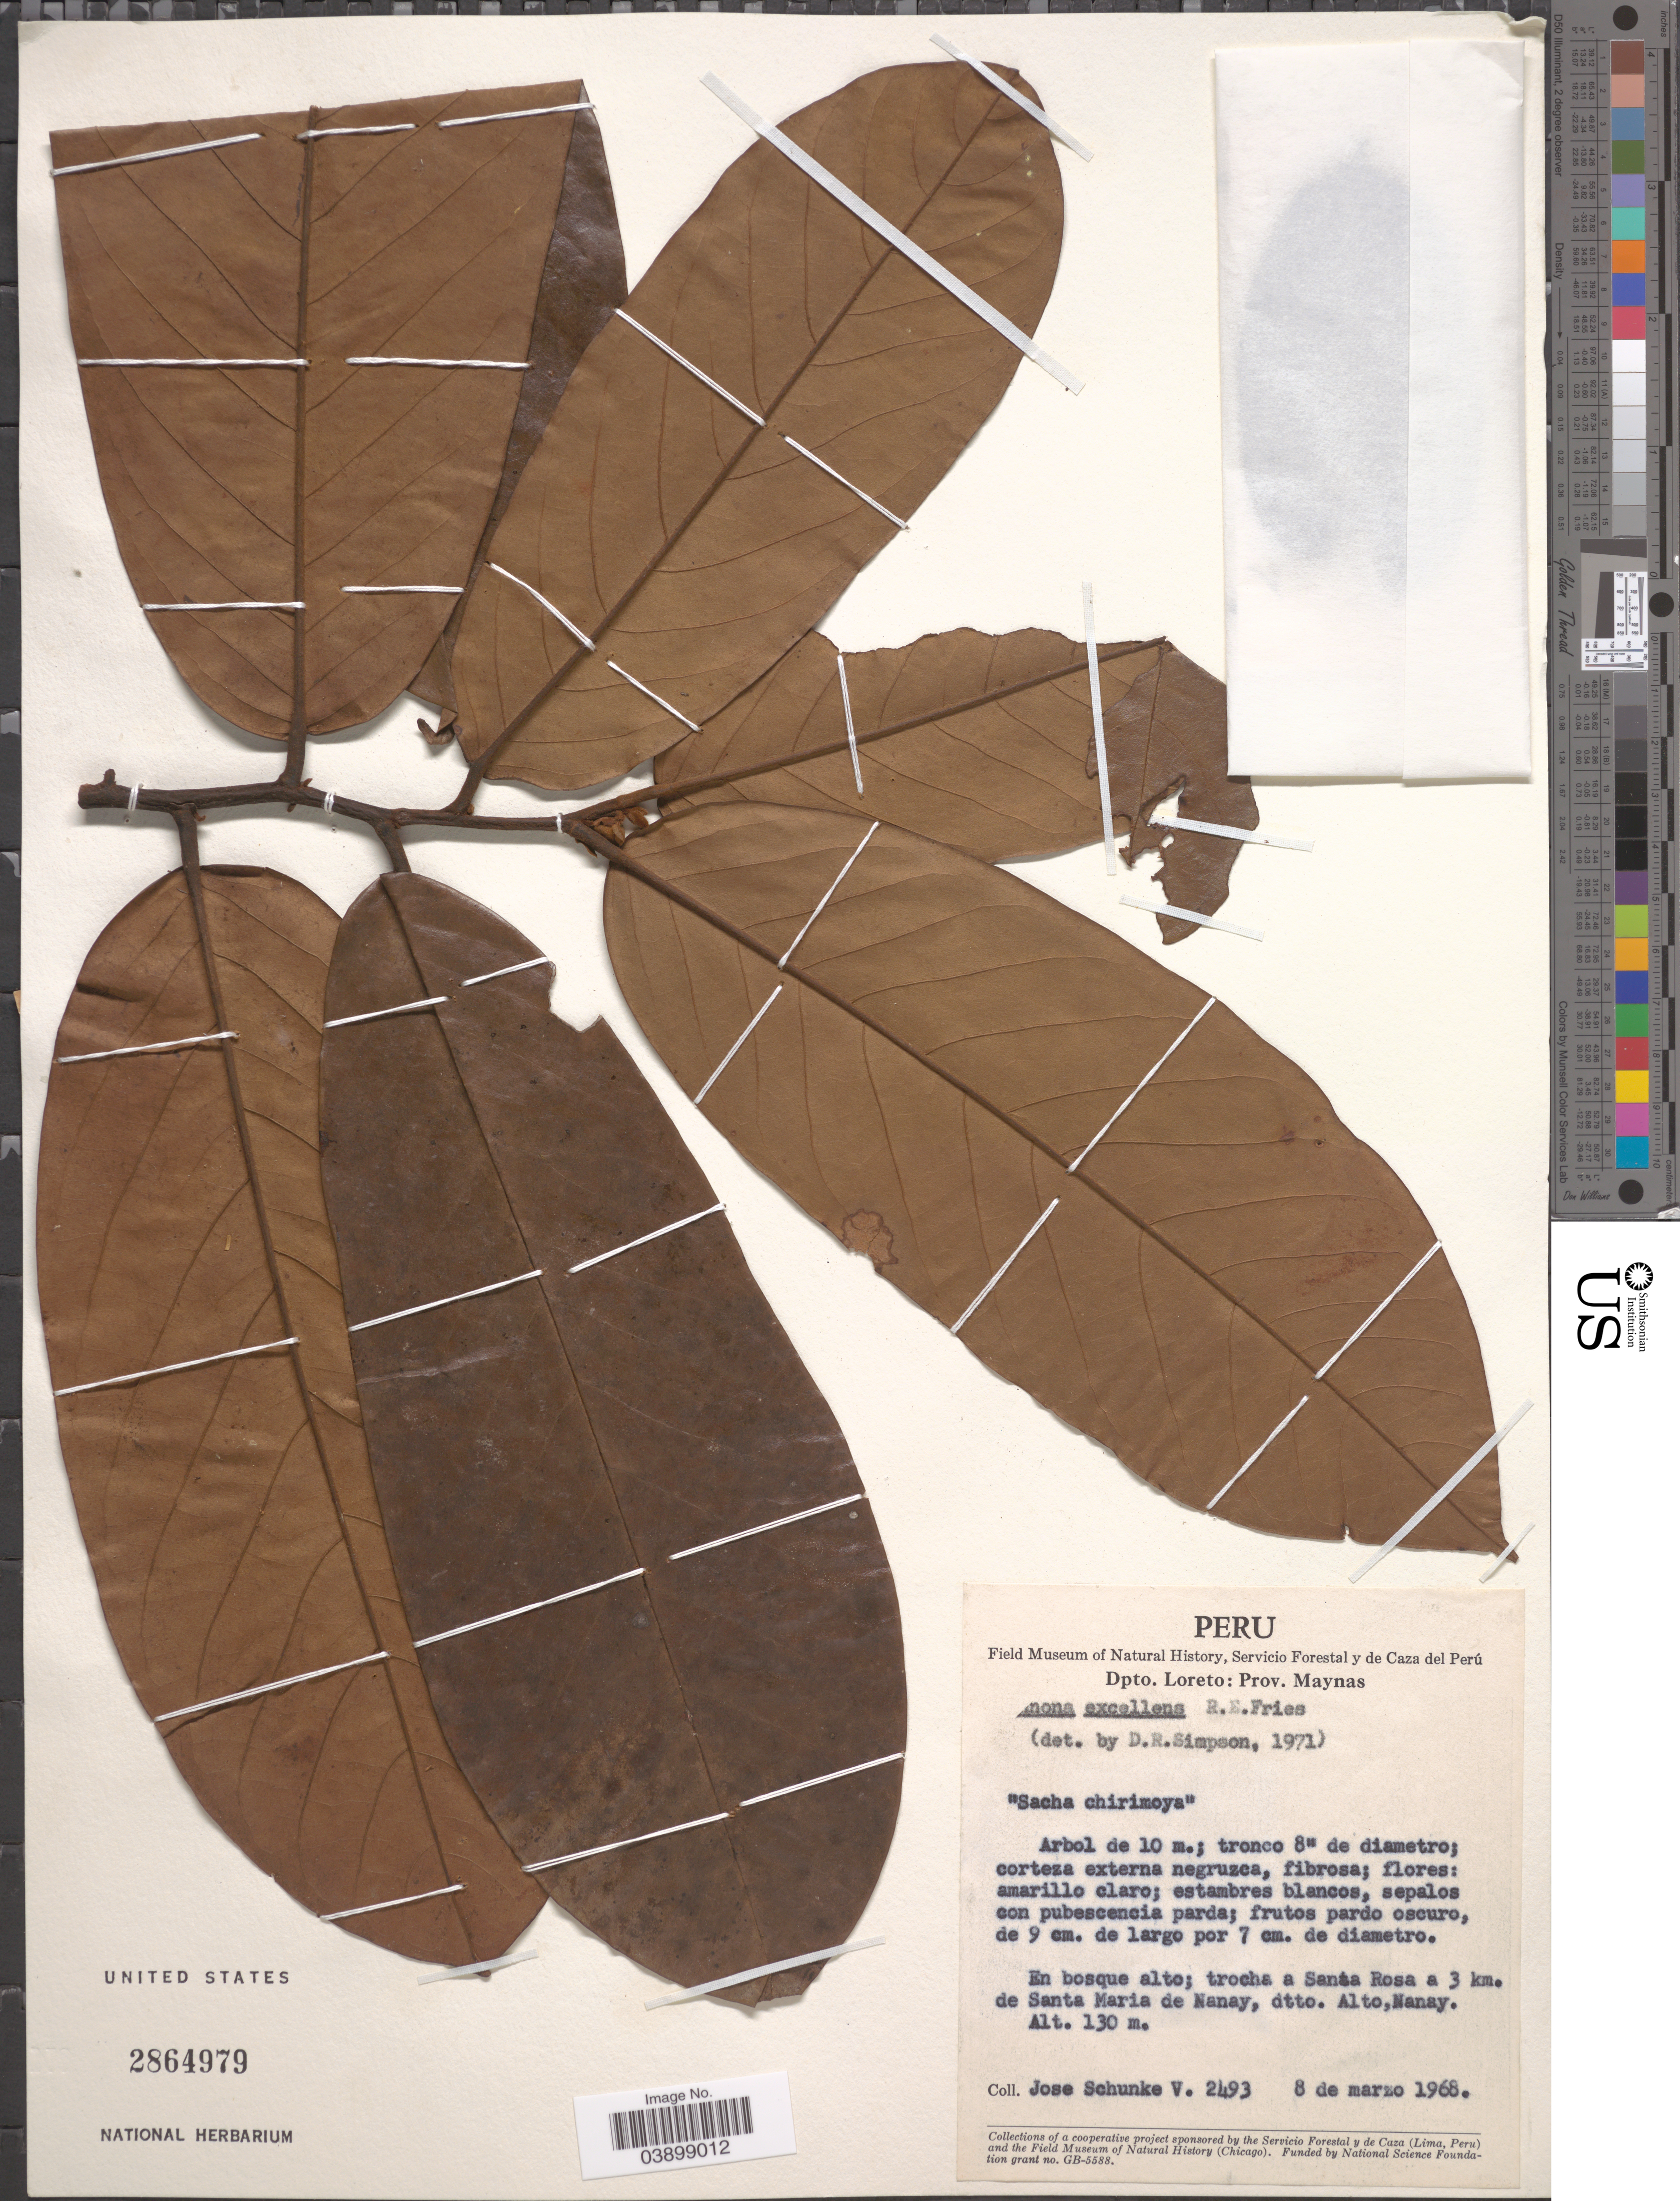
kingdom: Plantae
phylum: Tracheophyta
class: Magnoliopsida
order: Magnoliales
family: Annonaceae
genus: Annona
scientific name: Annona excellens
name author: R.E. Fr.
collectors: J. Schunke Vigo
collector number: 2493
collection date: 1968-03-08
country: Peru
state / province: Loreto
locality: Dpto. Loreto: Prov. Maynas. Trocha a Santa Rosa a 3 km. de Santa Martia de Nanay, dtto. Alto, Nanay.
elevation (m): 130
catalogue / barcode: US 2864979